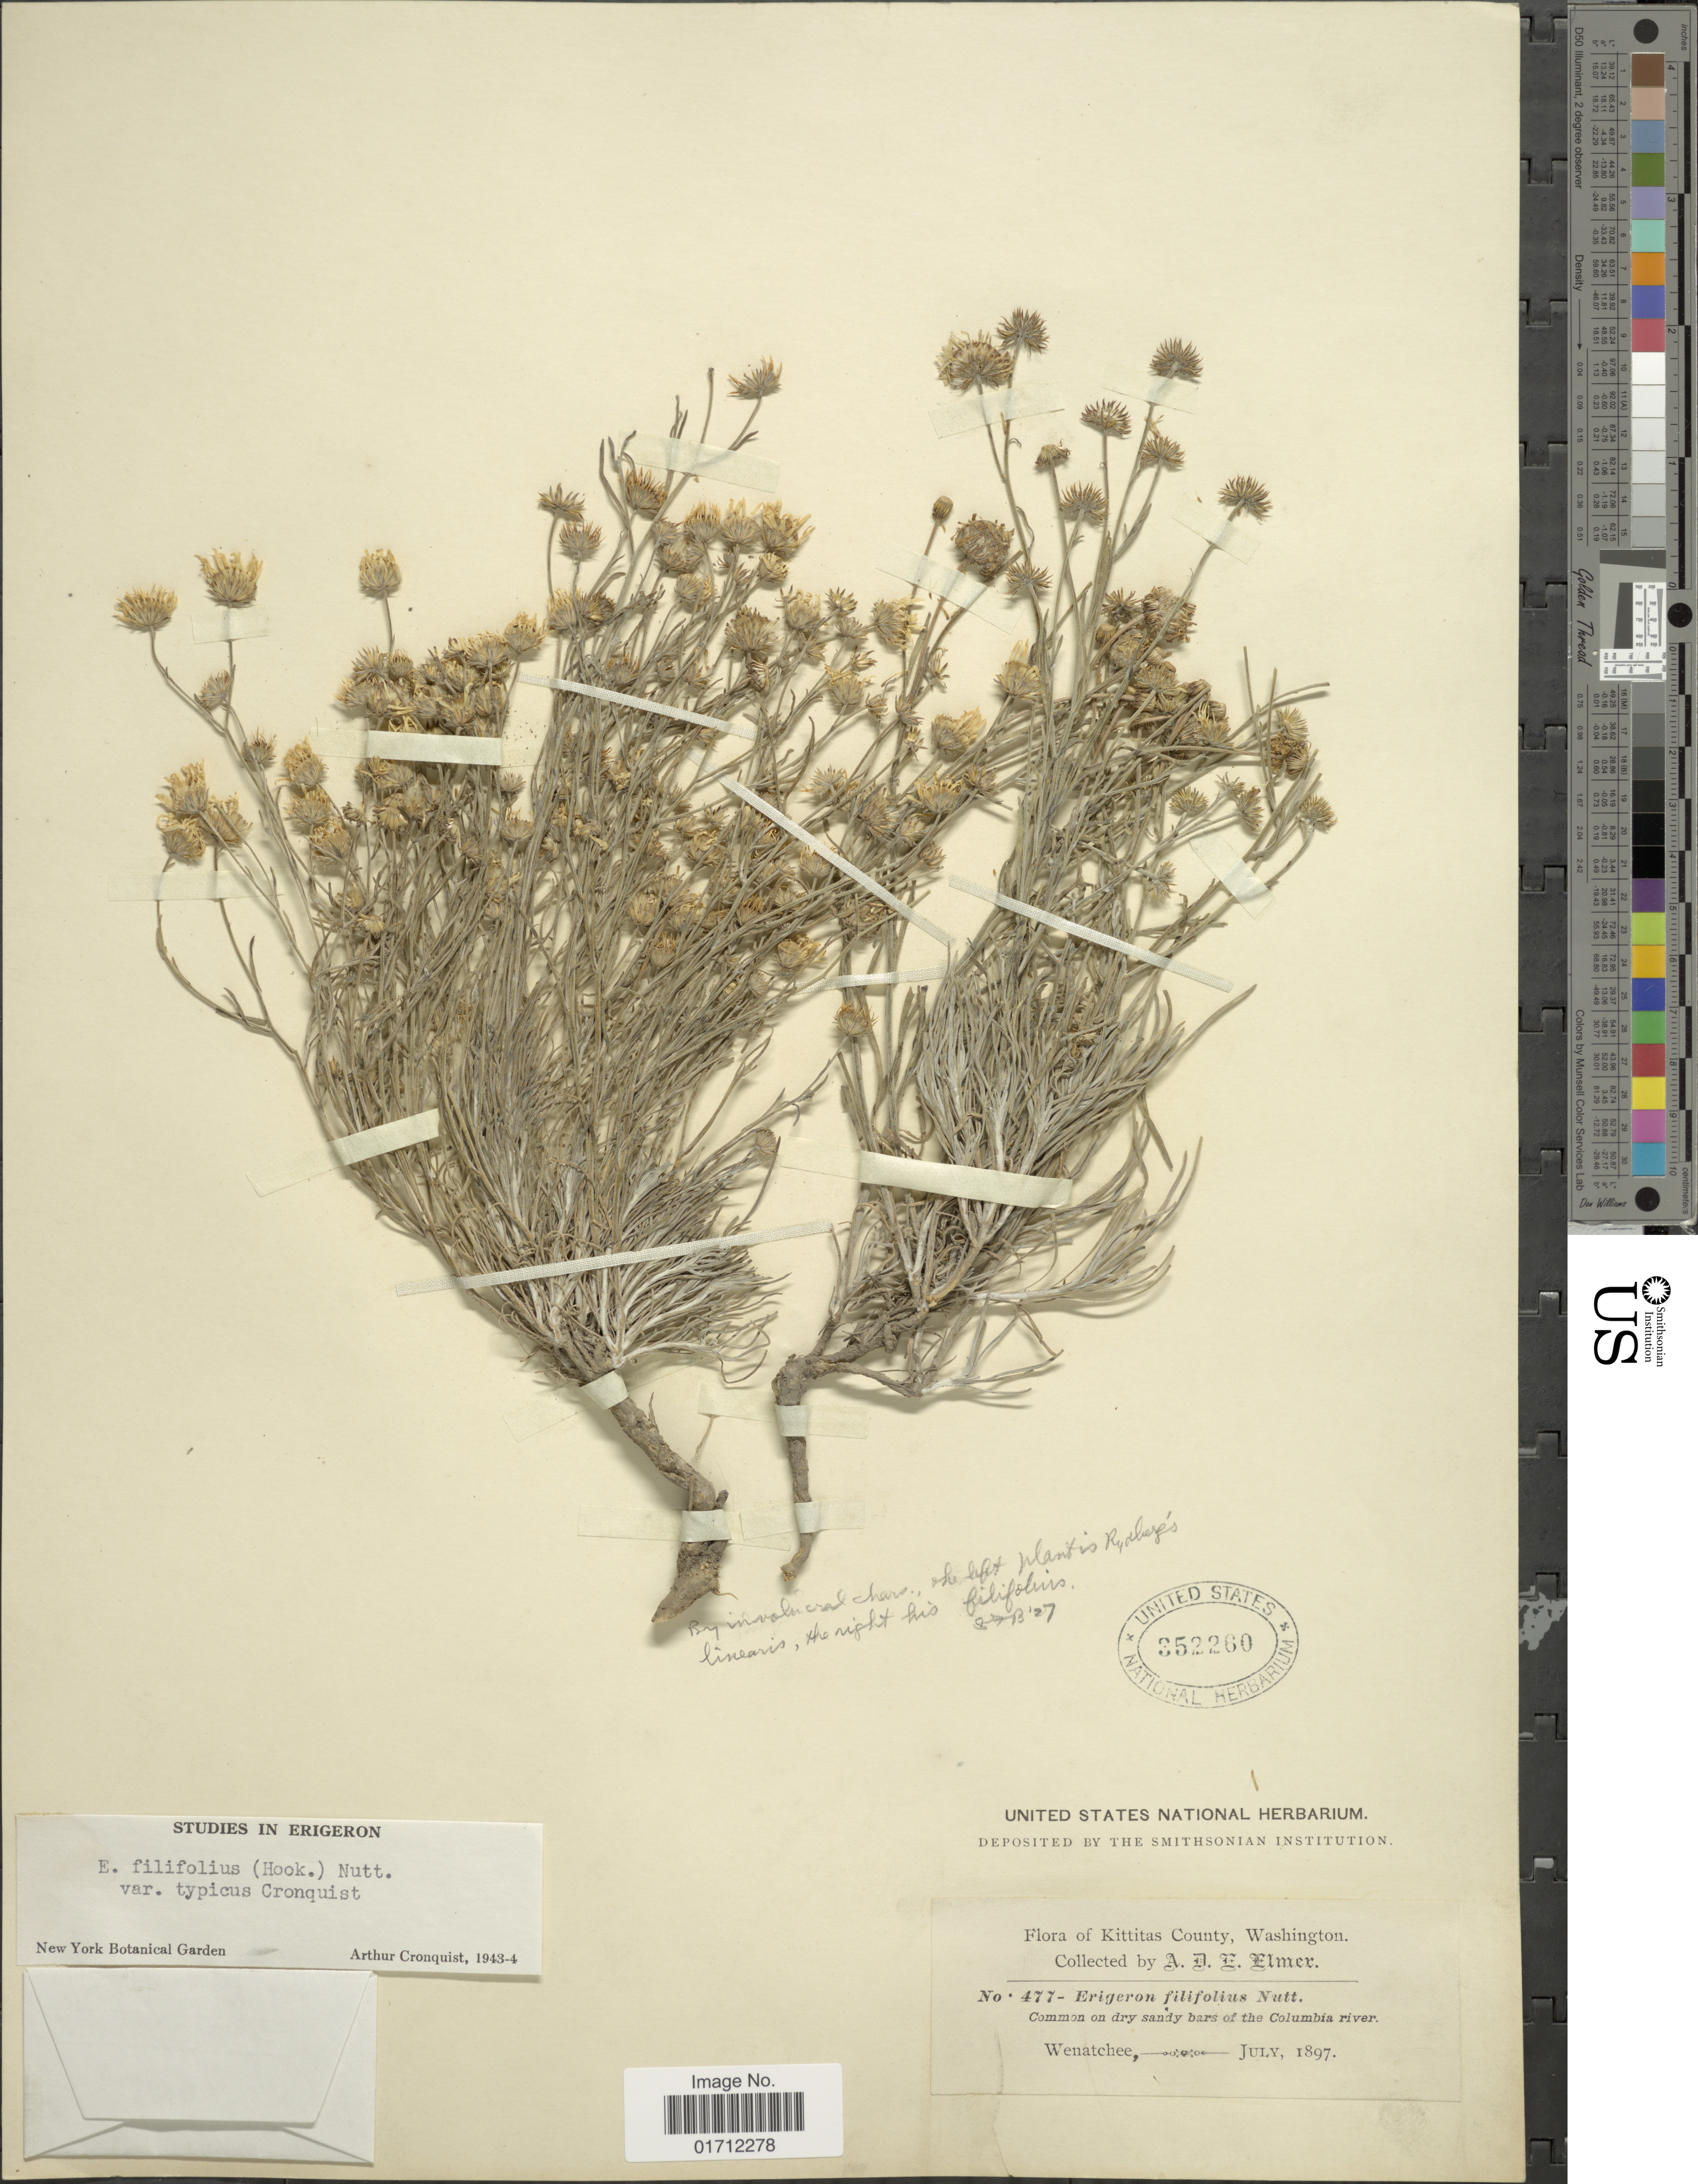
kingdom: Plantae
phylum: Tracheophyta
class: Magnoliopsida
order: Asterales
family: Asteraceae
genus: Erigeron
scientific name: Erigeron filifolius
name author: (Hook.) Nutt.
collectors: A. D. E. Elmer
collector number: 477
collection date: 1897-07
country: United States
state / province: Washington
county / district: Kittitas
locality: Kittitas County, Wenatchee.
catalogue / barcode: US 352260